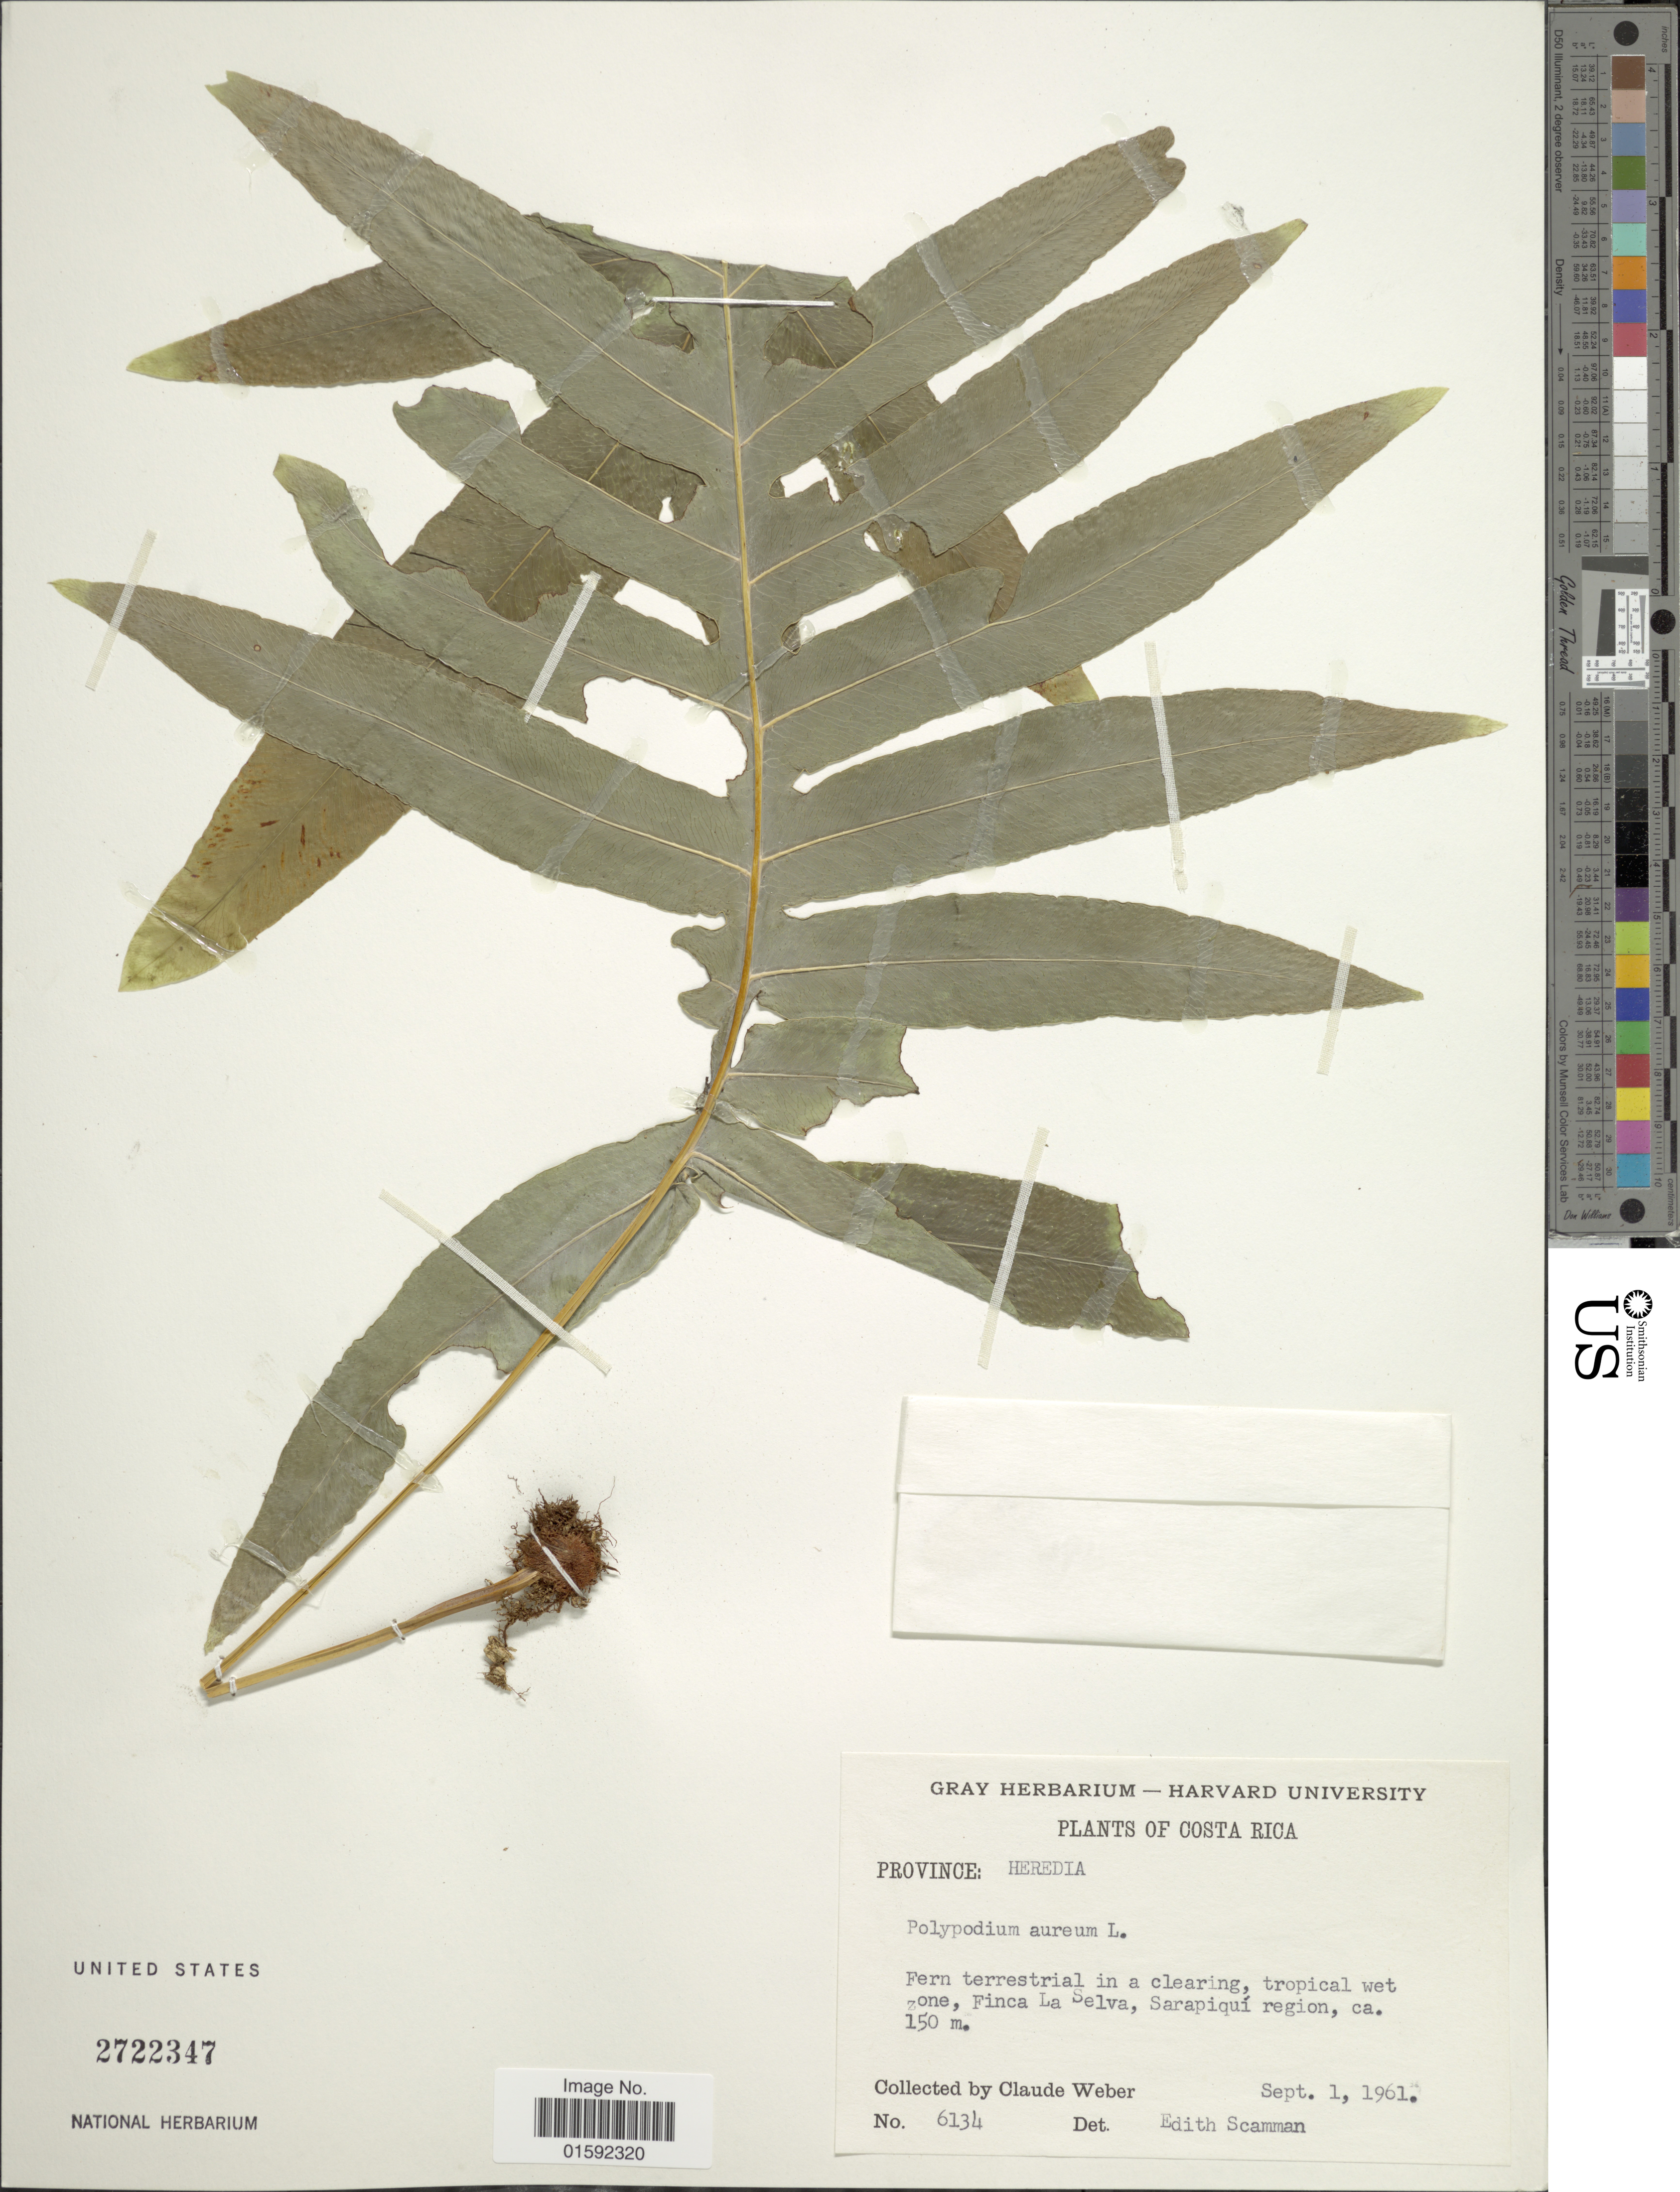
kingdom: Plantae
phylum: Tracheophyta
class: Polypodiopsida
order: Polypodiales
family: Polypodiaceae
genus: Phlebodium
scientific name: Phlebodium pseudoaureum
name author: (Cav.) Lellinger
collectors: C. Weber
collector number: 6134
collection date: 1961-09-01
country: Costa Rica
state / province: Heredia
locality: Costa Rica, Province of Heredia, Finca La Selva, Sarapiquí region.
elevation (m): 150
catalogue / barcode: US 2722347